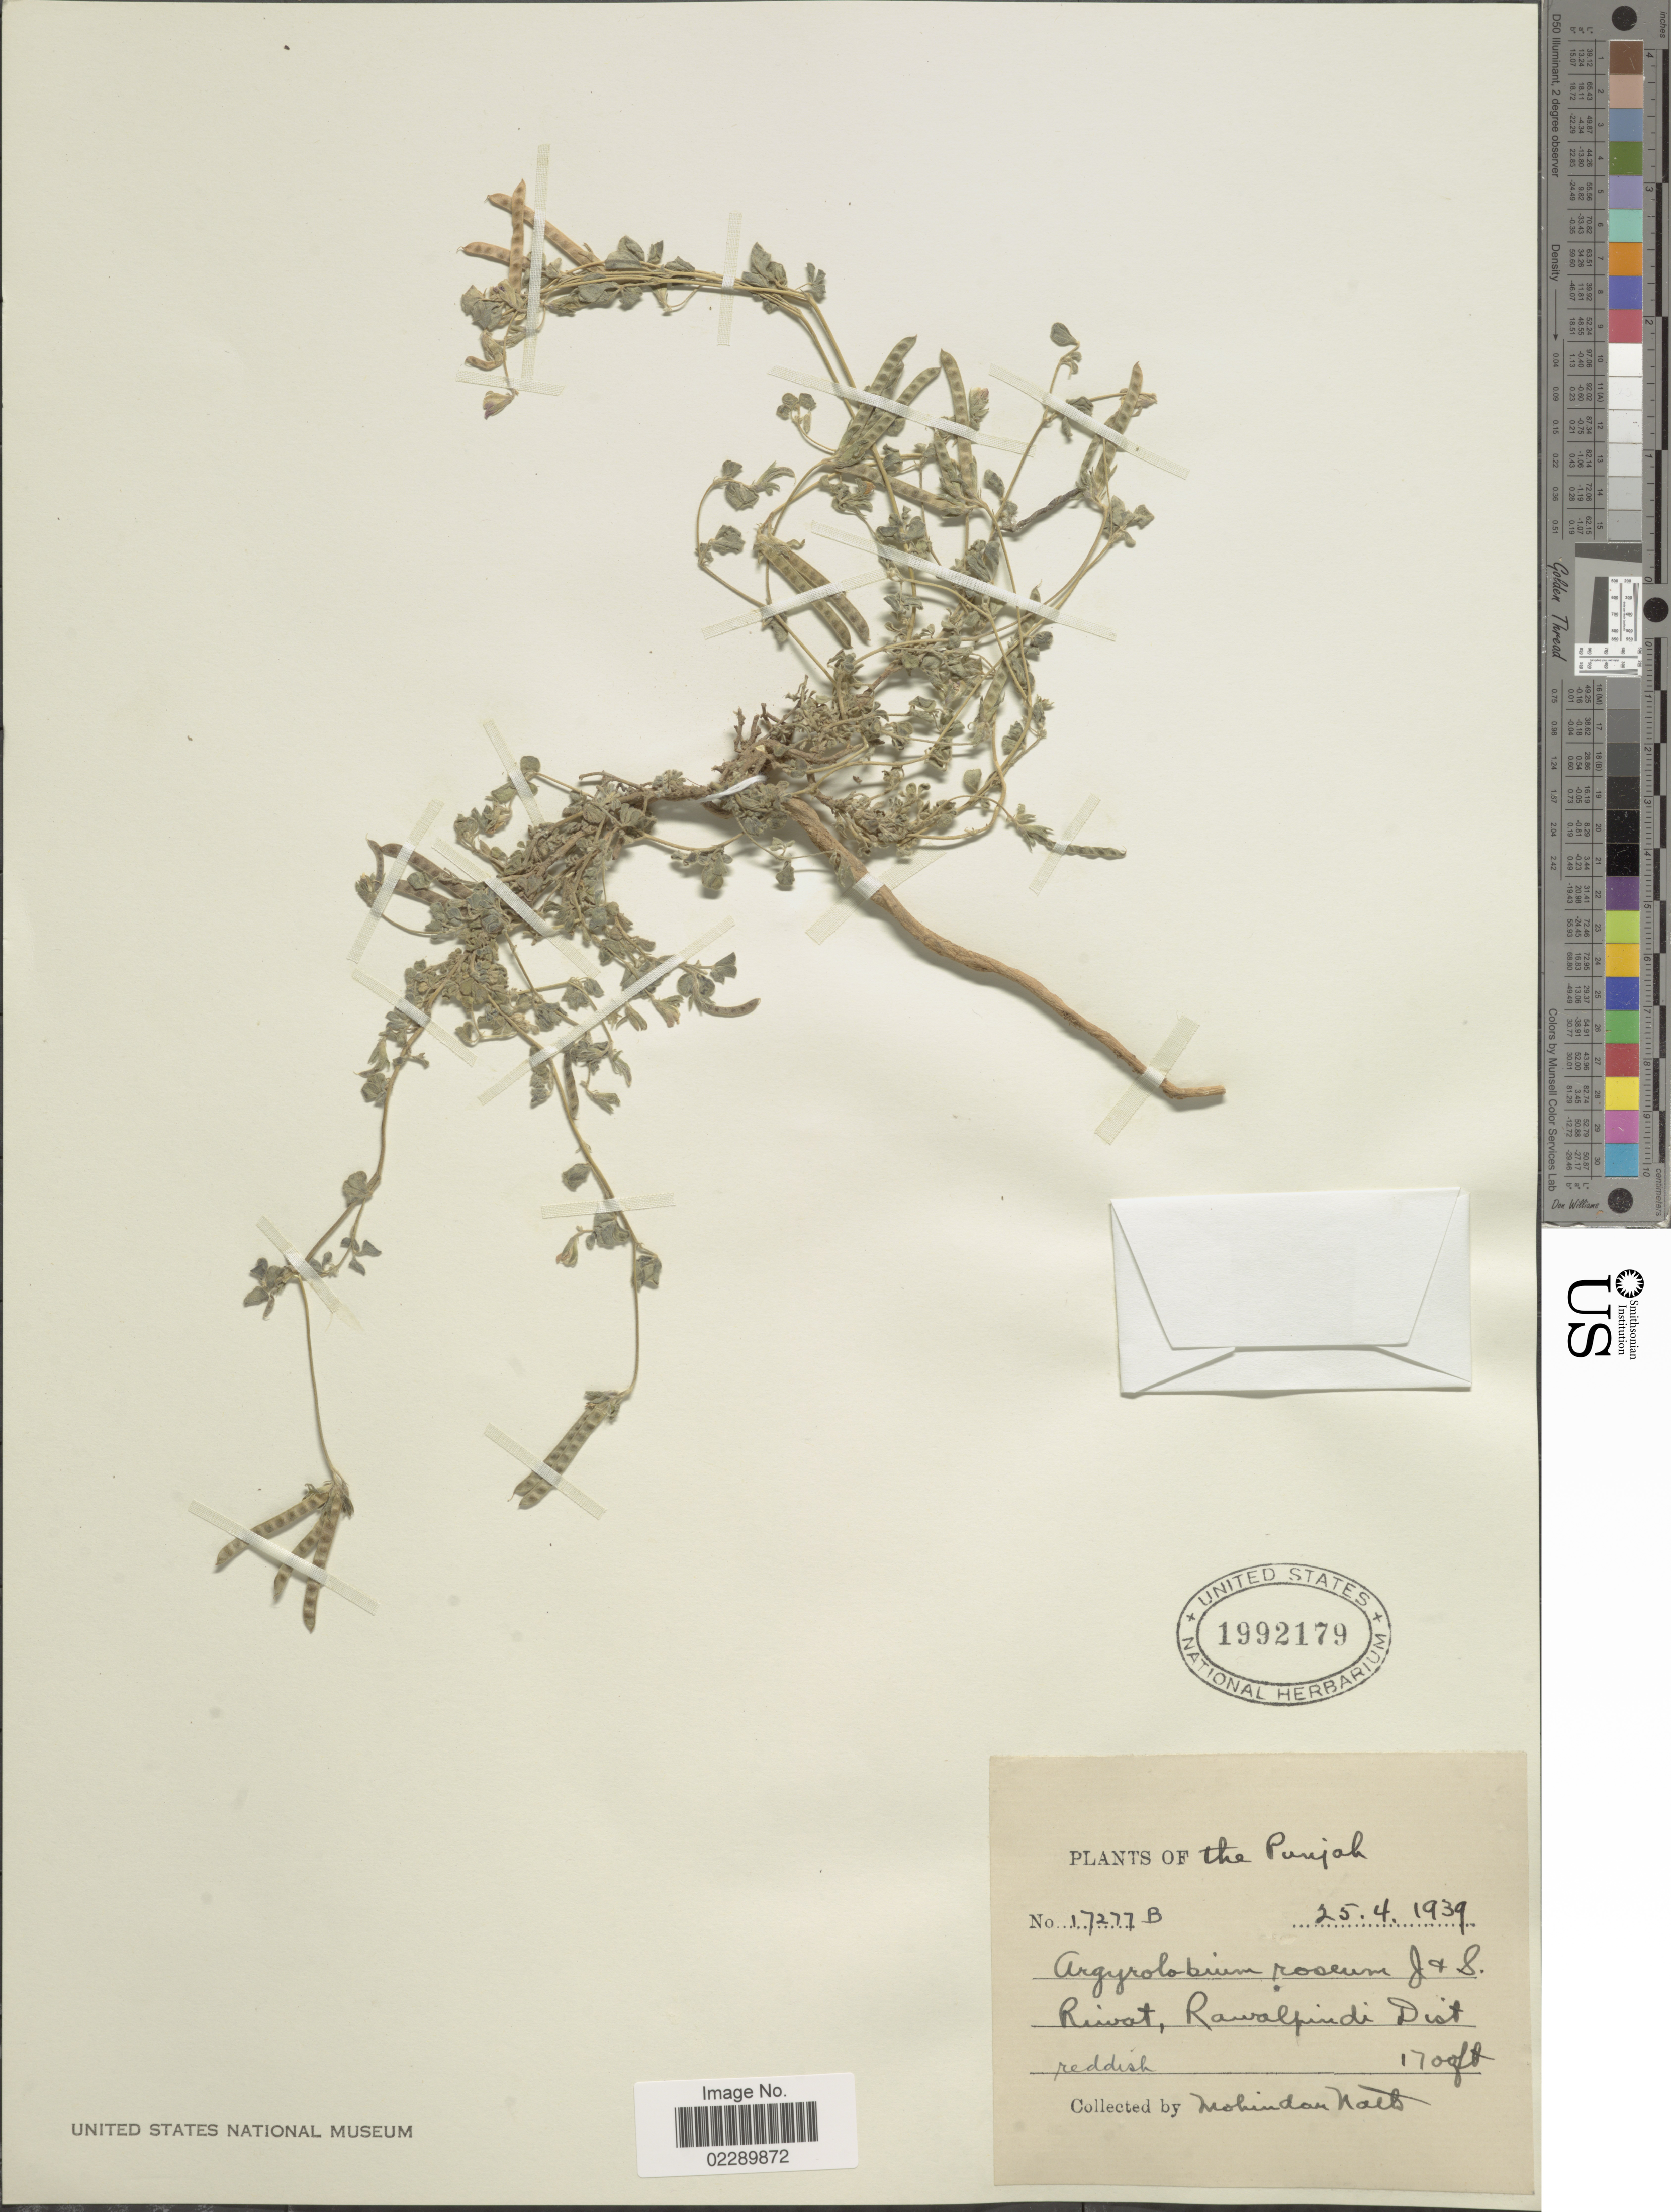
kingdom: Plantae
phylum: Tracheophyta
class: Magnoliopsida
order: Fabales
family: Fabaceae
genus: Argyrolobium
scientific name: Argyrolobium roseum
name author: (Cambess.) Jaub. & Spach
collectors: M. Nath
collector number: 17277B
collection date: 1939-04-25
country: Pakistan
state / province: Punjab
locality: Riwat, Rawalpindi Dist.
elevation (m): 518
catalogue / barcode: US 1992179